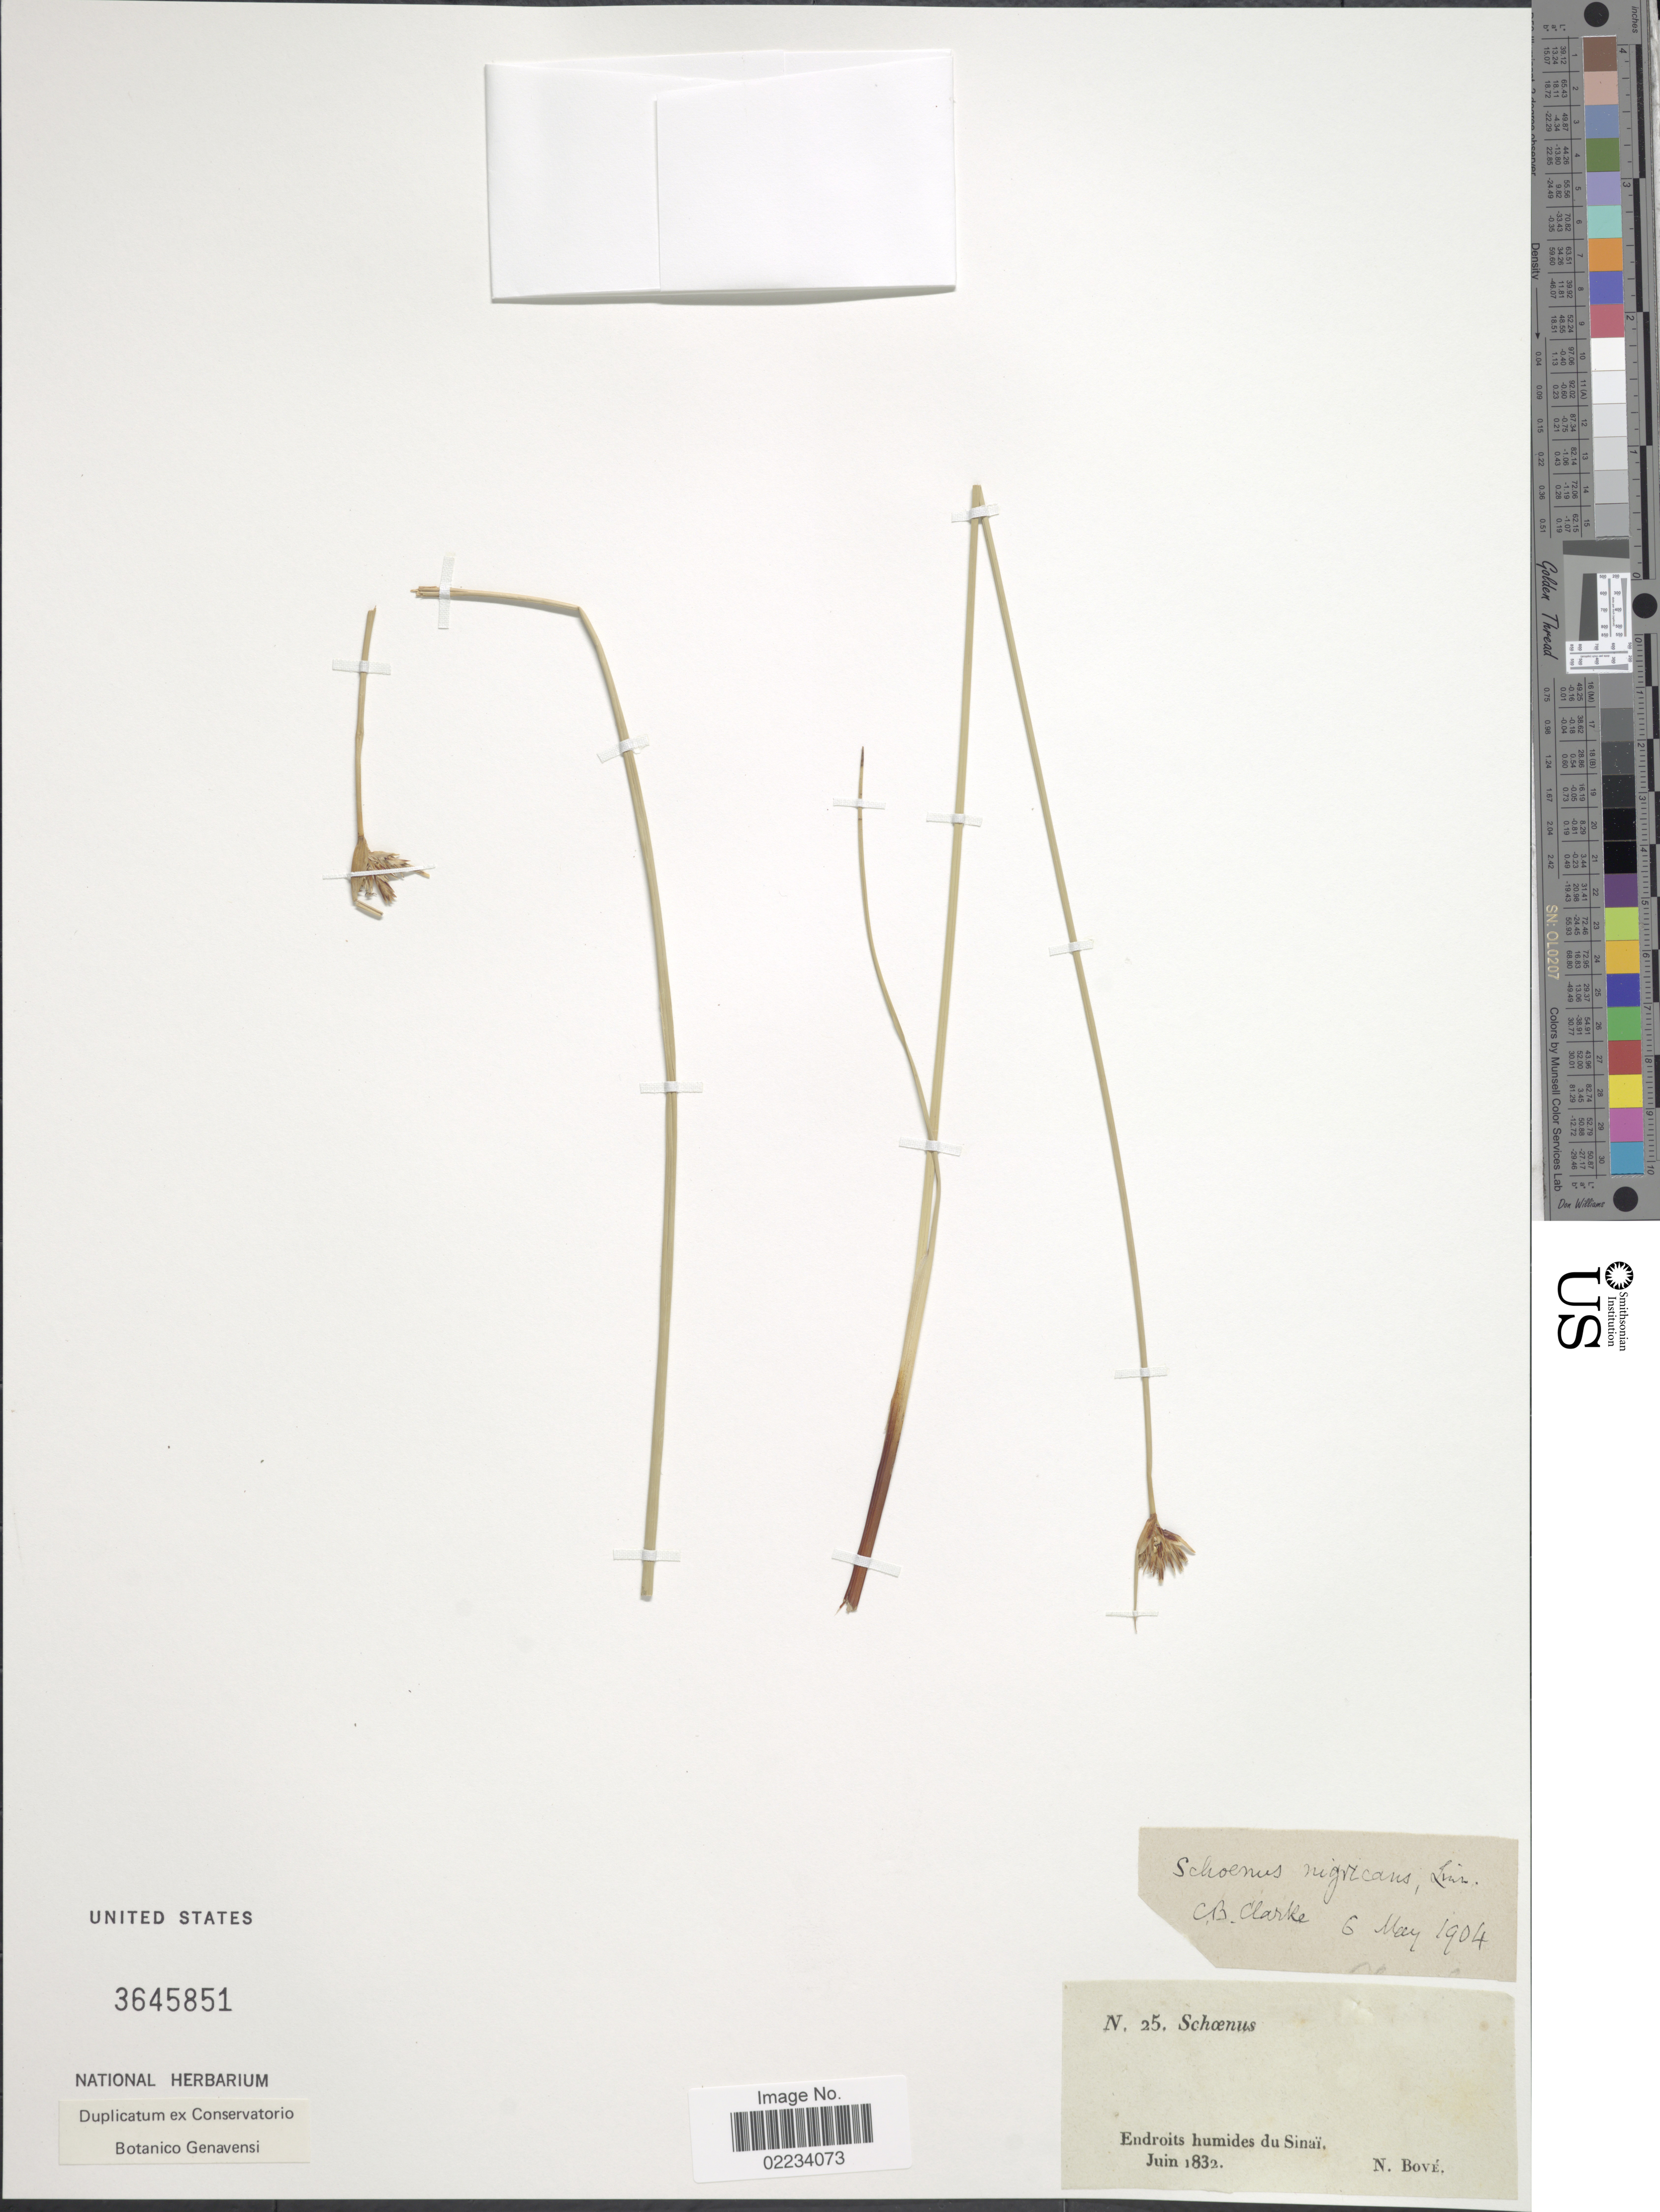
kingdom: Plantae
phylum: Tracheophyta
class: Liliopsida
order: Poales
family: Cyperaceae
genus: Schoenus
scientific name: Schoenus nigricans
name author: L.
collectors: N. Bové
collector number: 25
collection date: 1832-06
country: Egypt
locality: Endroits humides du Sinaï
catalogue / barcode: US 3645851